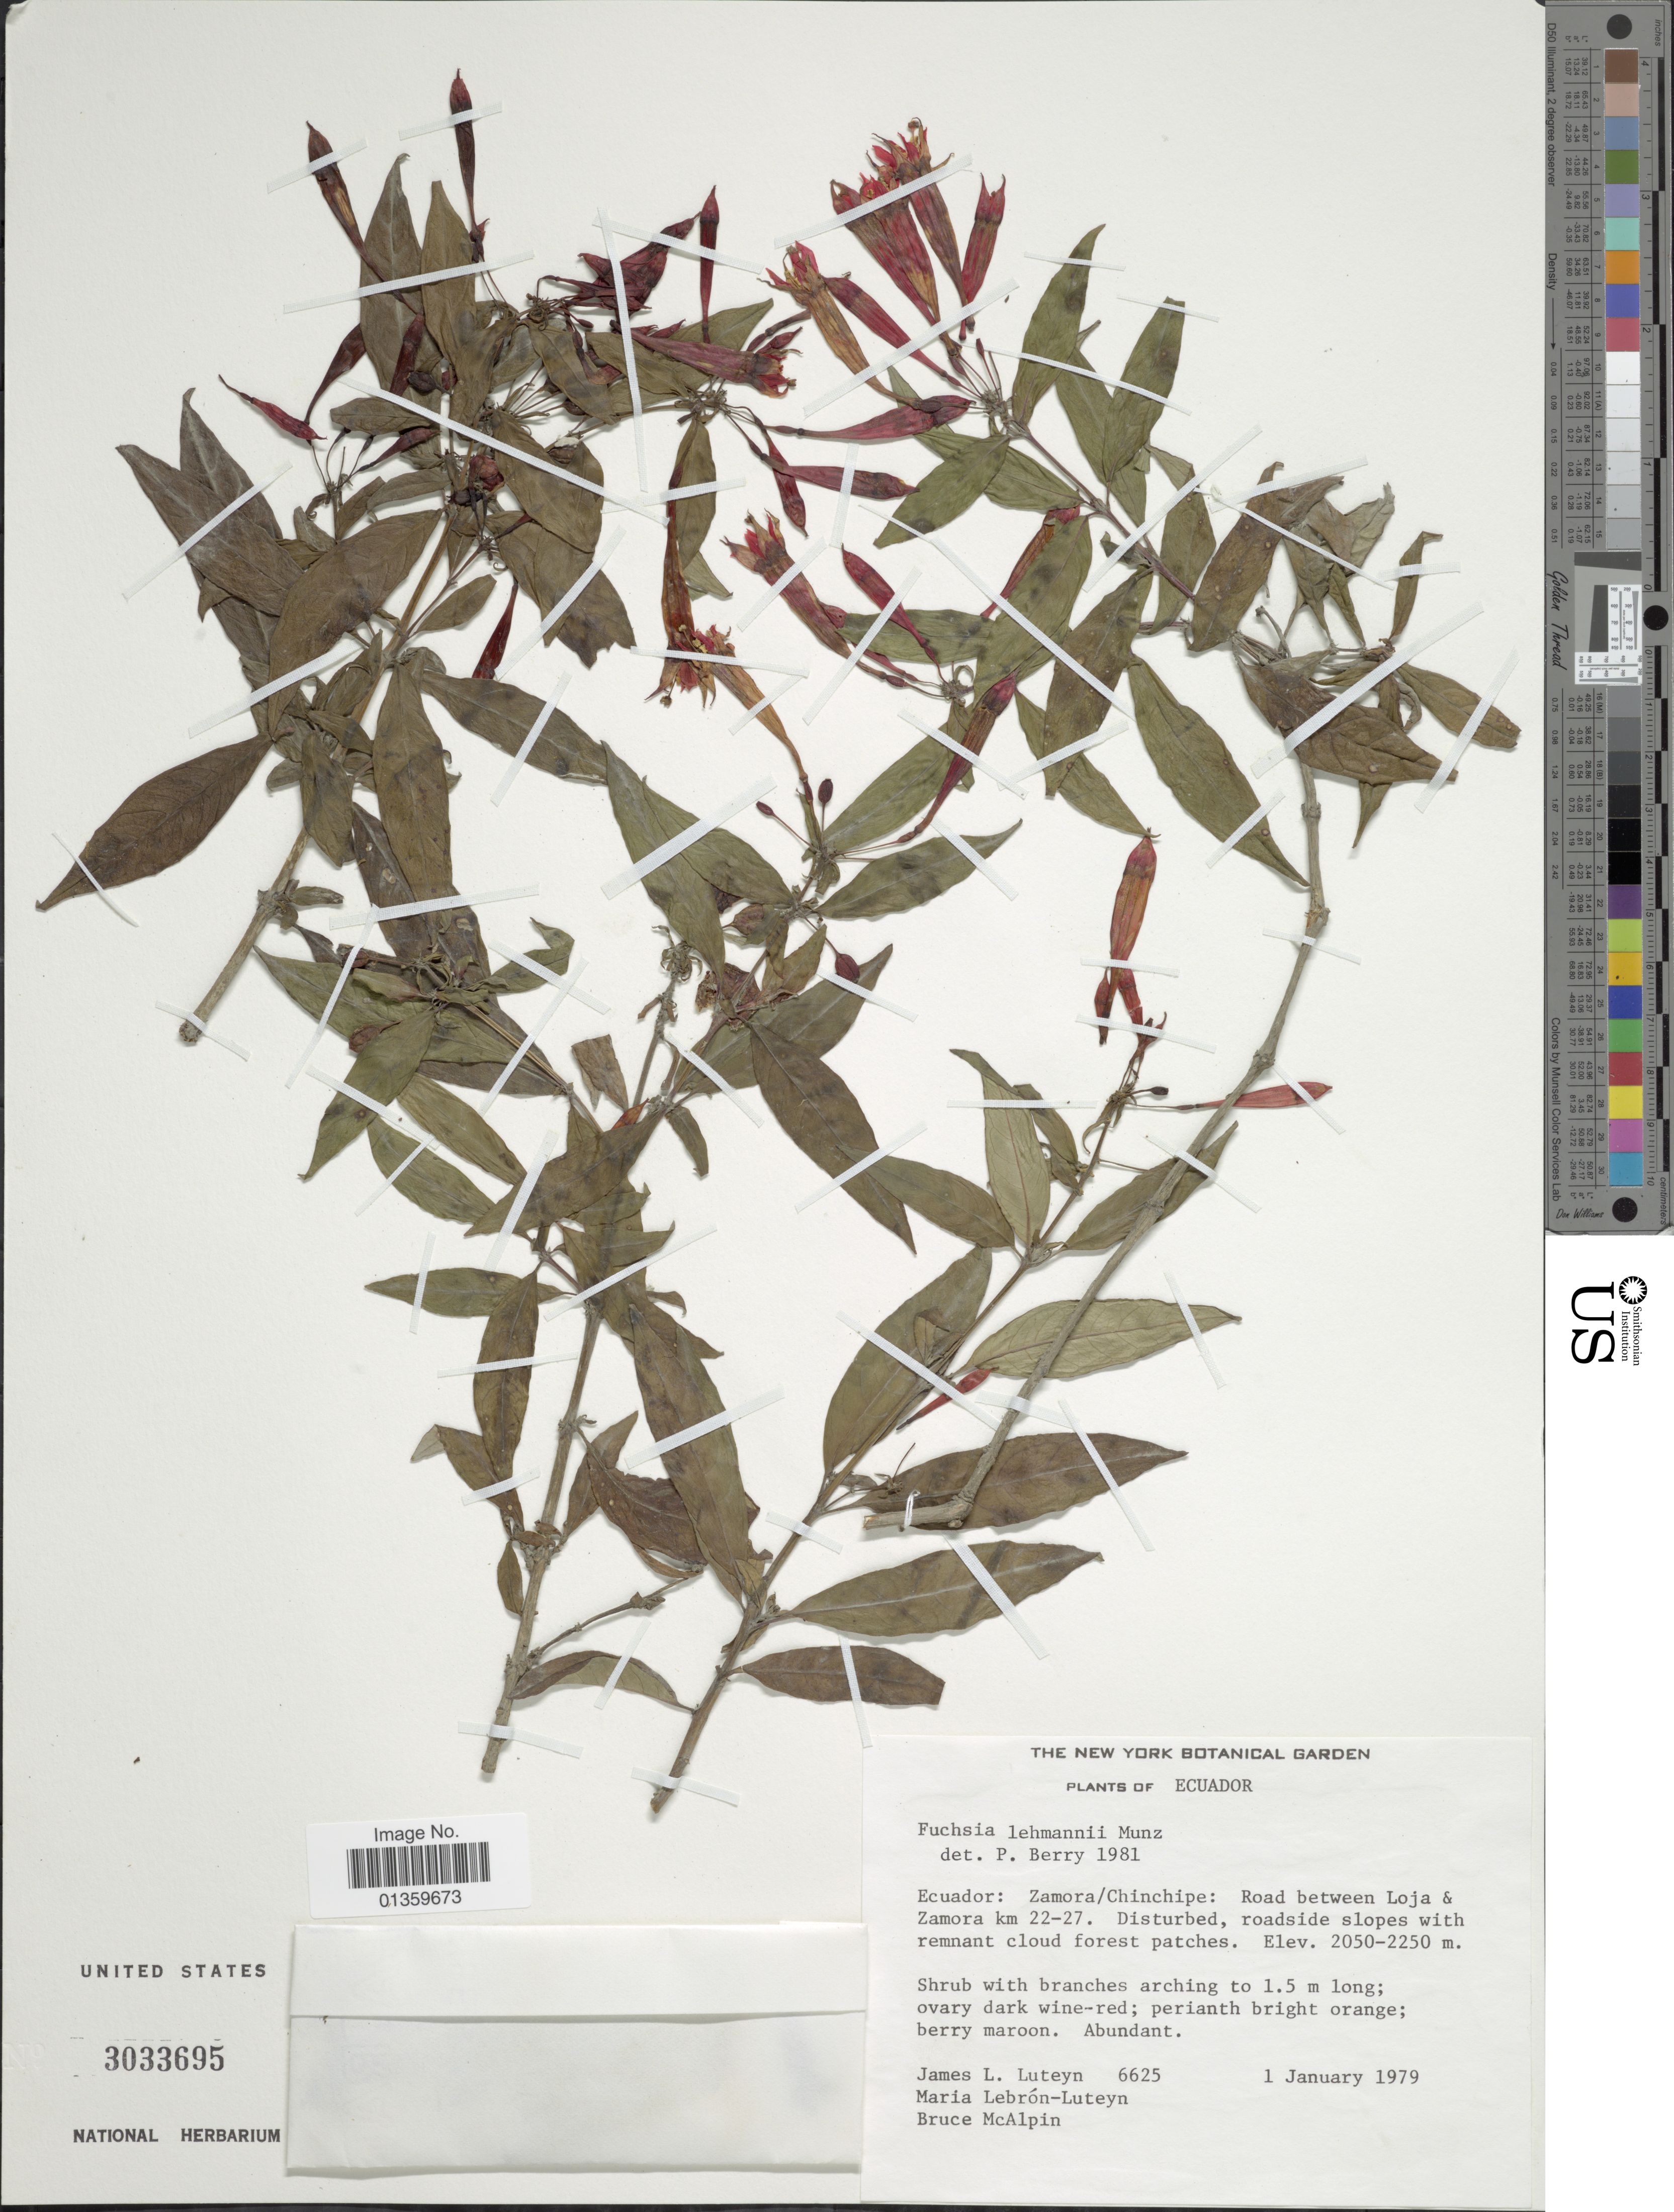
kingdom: Plantae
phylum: Tracheophyta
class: Magnoliopsida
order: Myrtales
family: Onagraceae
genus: Fuchsia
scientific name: Fuchsia lehmannii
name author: Munz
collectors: J. L. Luteyn, M. L. Lebrón-Luteyn & B. McAlpin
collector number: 6625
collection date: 1979-01-01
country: Ecuador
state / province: Zamora-Chinchipe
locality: Road between Loja & Zarmora km 22-27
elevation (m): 2050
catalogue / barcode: US 3033695